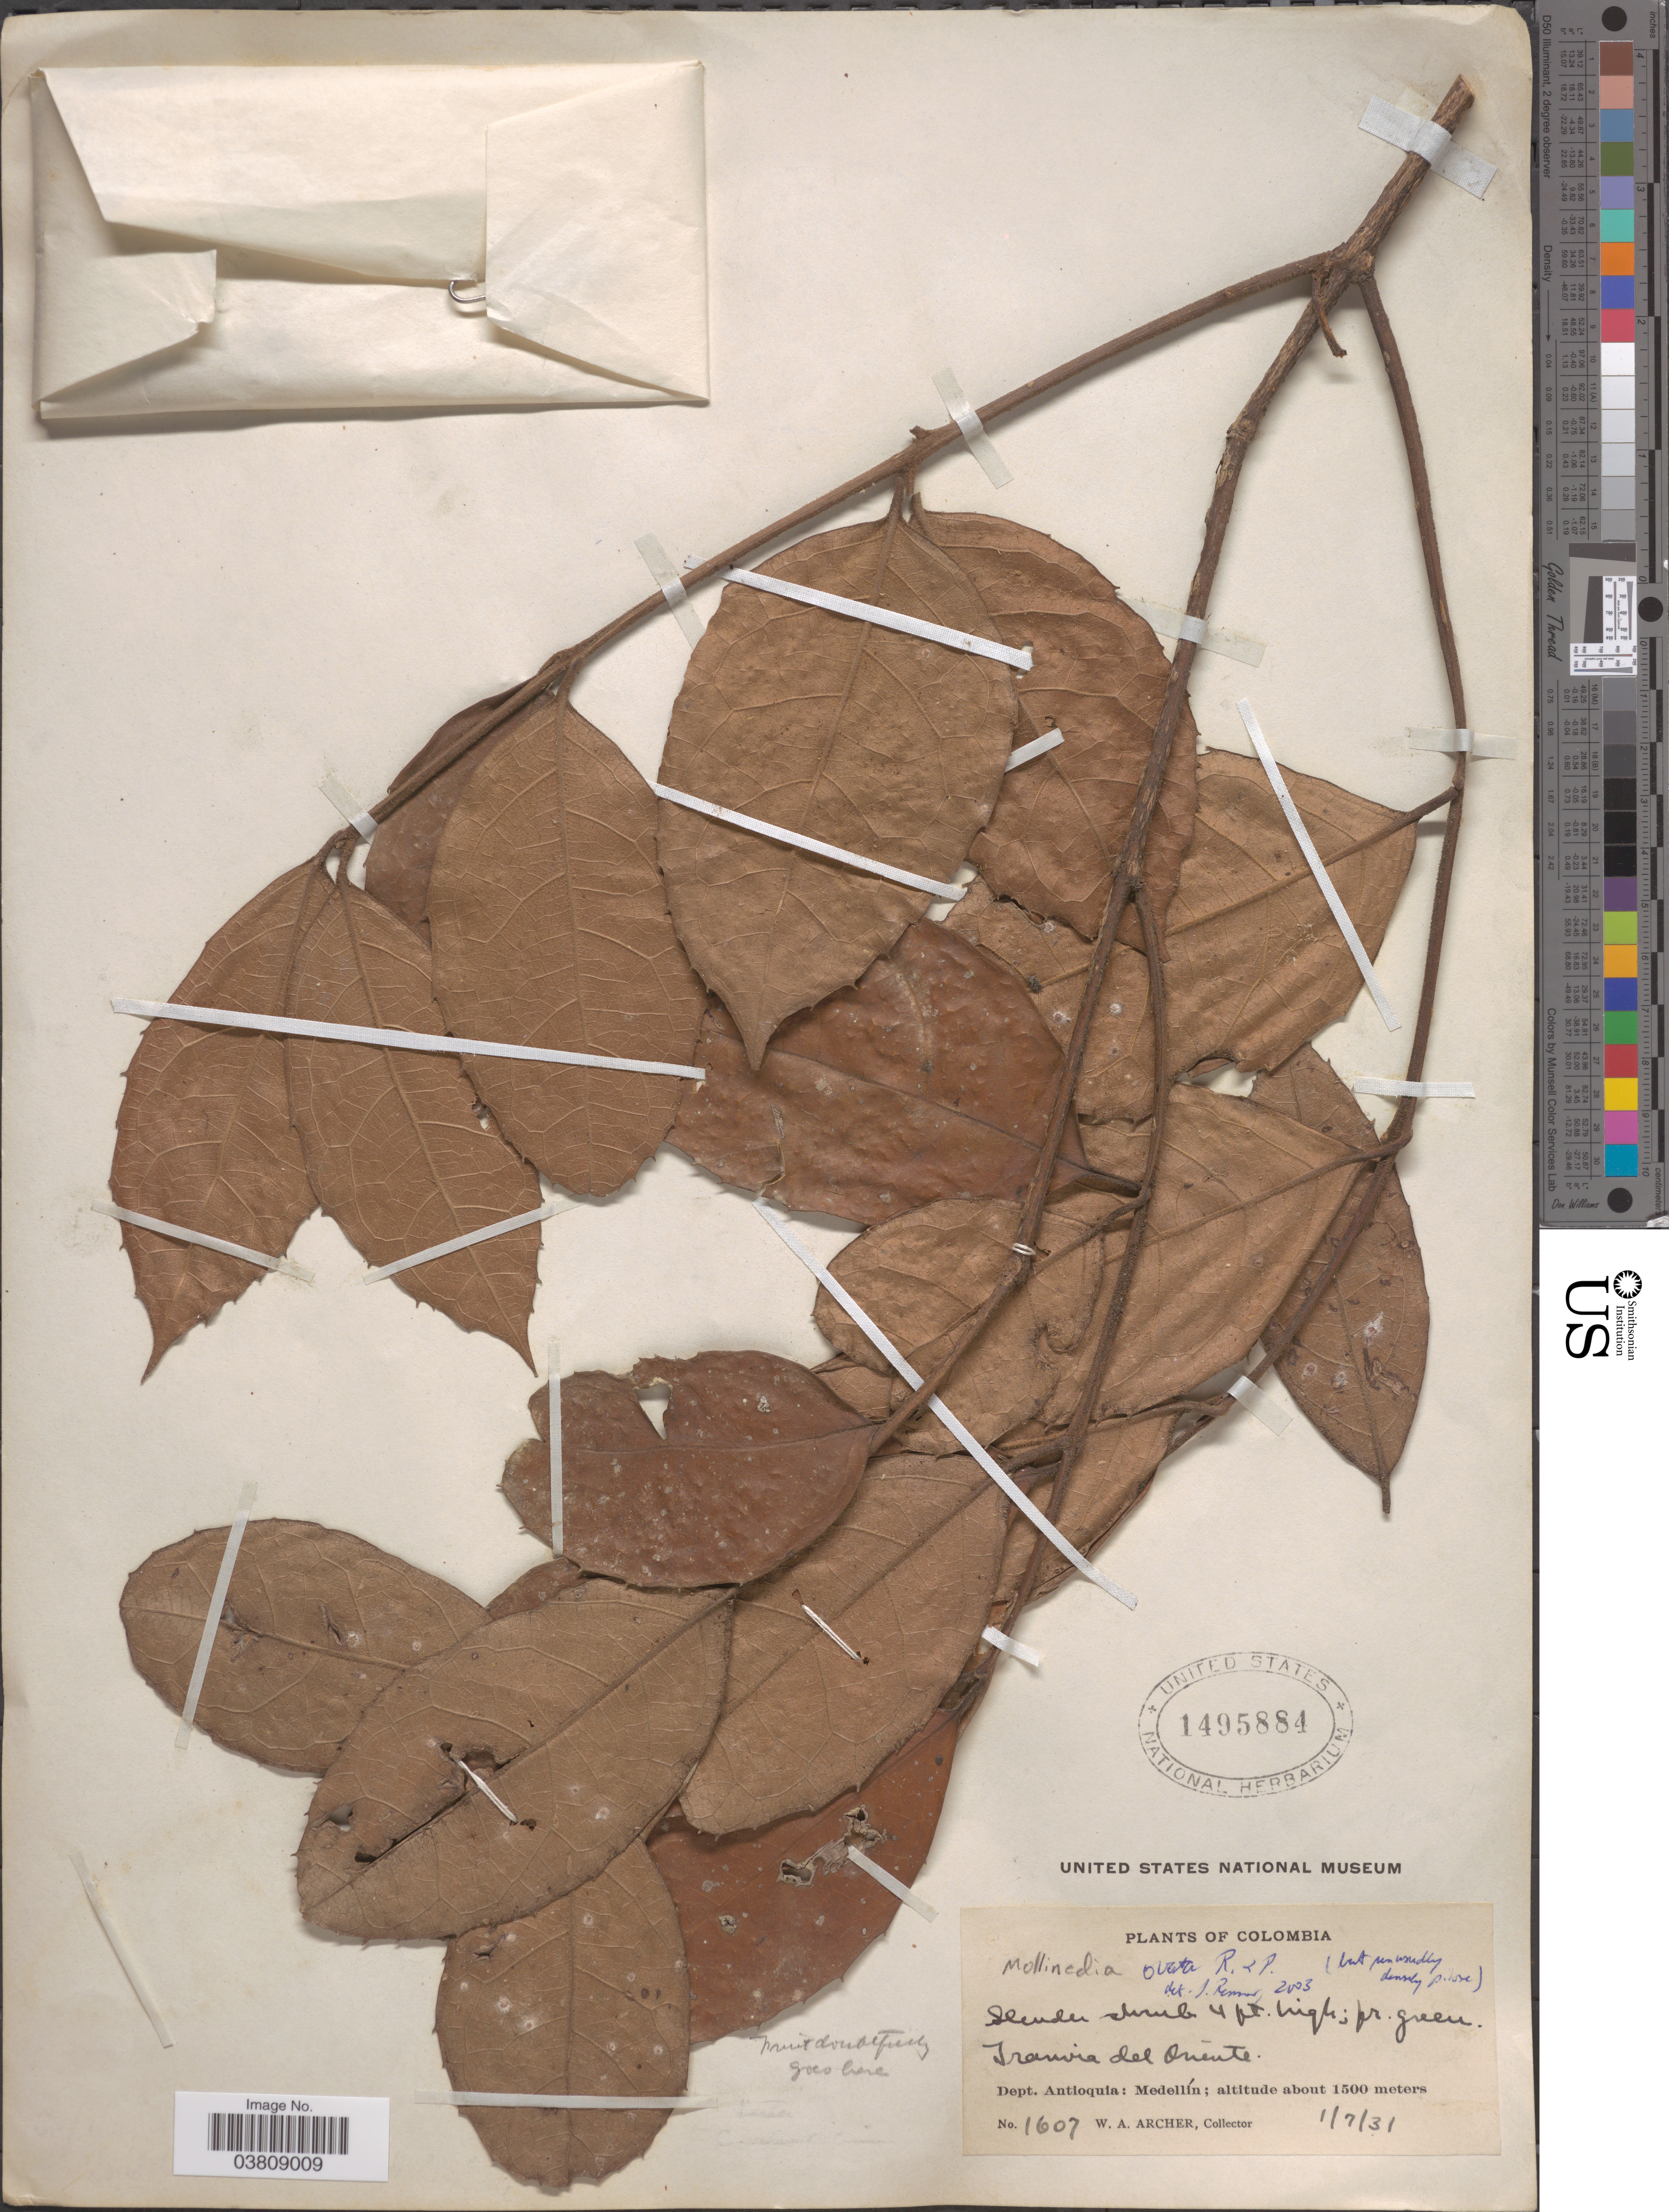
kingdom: Plantae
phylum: Tracheophyta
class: Magnoliopsida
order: Laurales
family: Monimiaceae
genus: Mollinedia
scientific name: Mollinedia ovata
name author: Ruiz & Pav.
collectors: W. Archer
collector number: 1607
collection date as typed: Transcribed d/m/y: 1/7/31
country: Colombia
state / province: Antioquia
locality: Tranvia del Oriente. Dept. Antioquia: Medellín.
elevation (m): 1500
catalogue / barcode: US 1495884